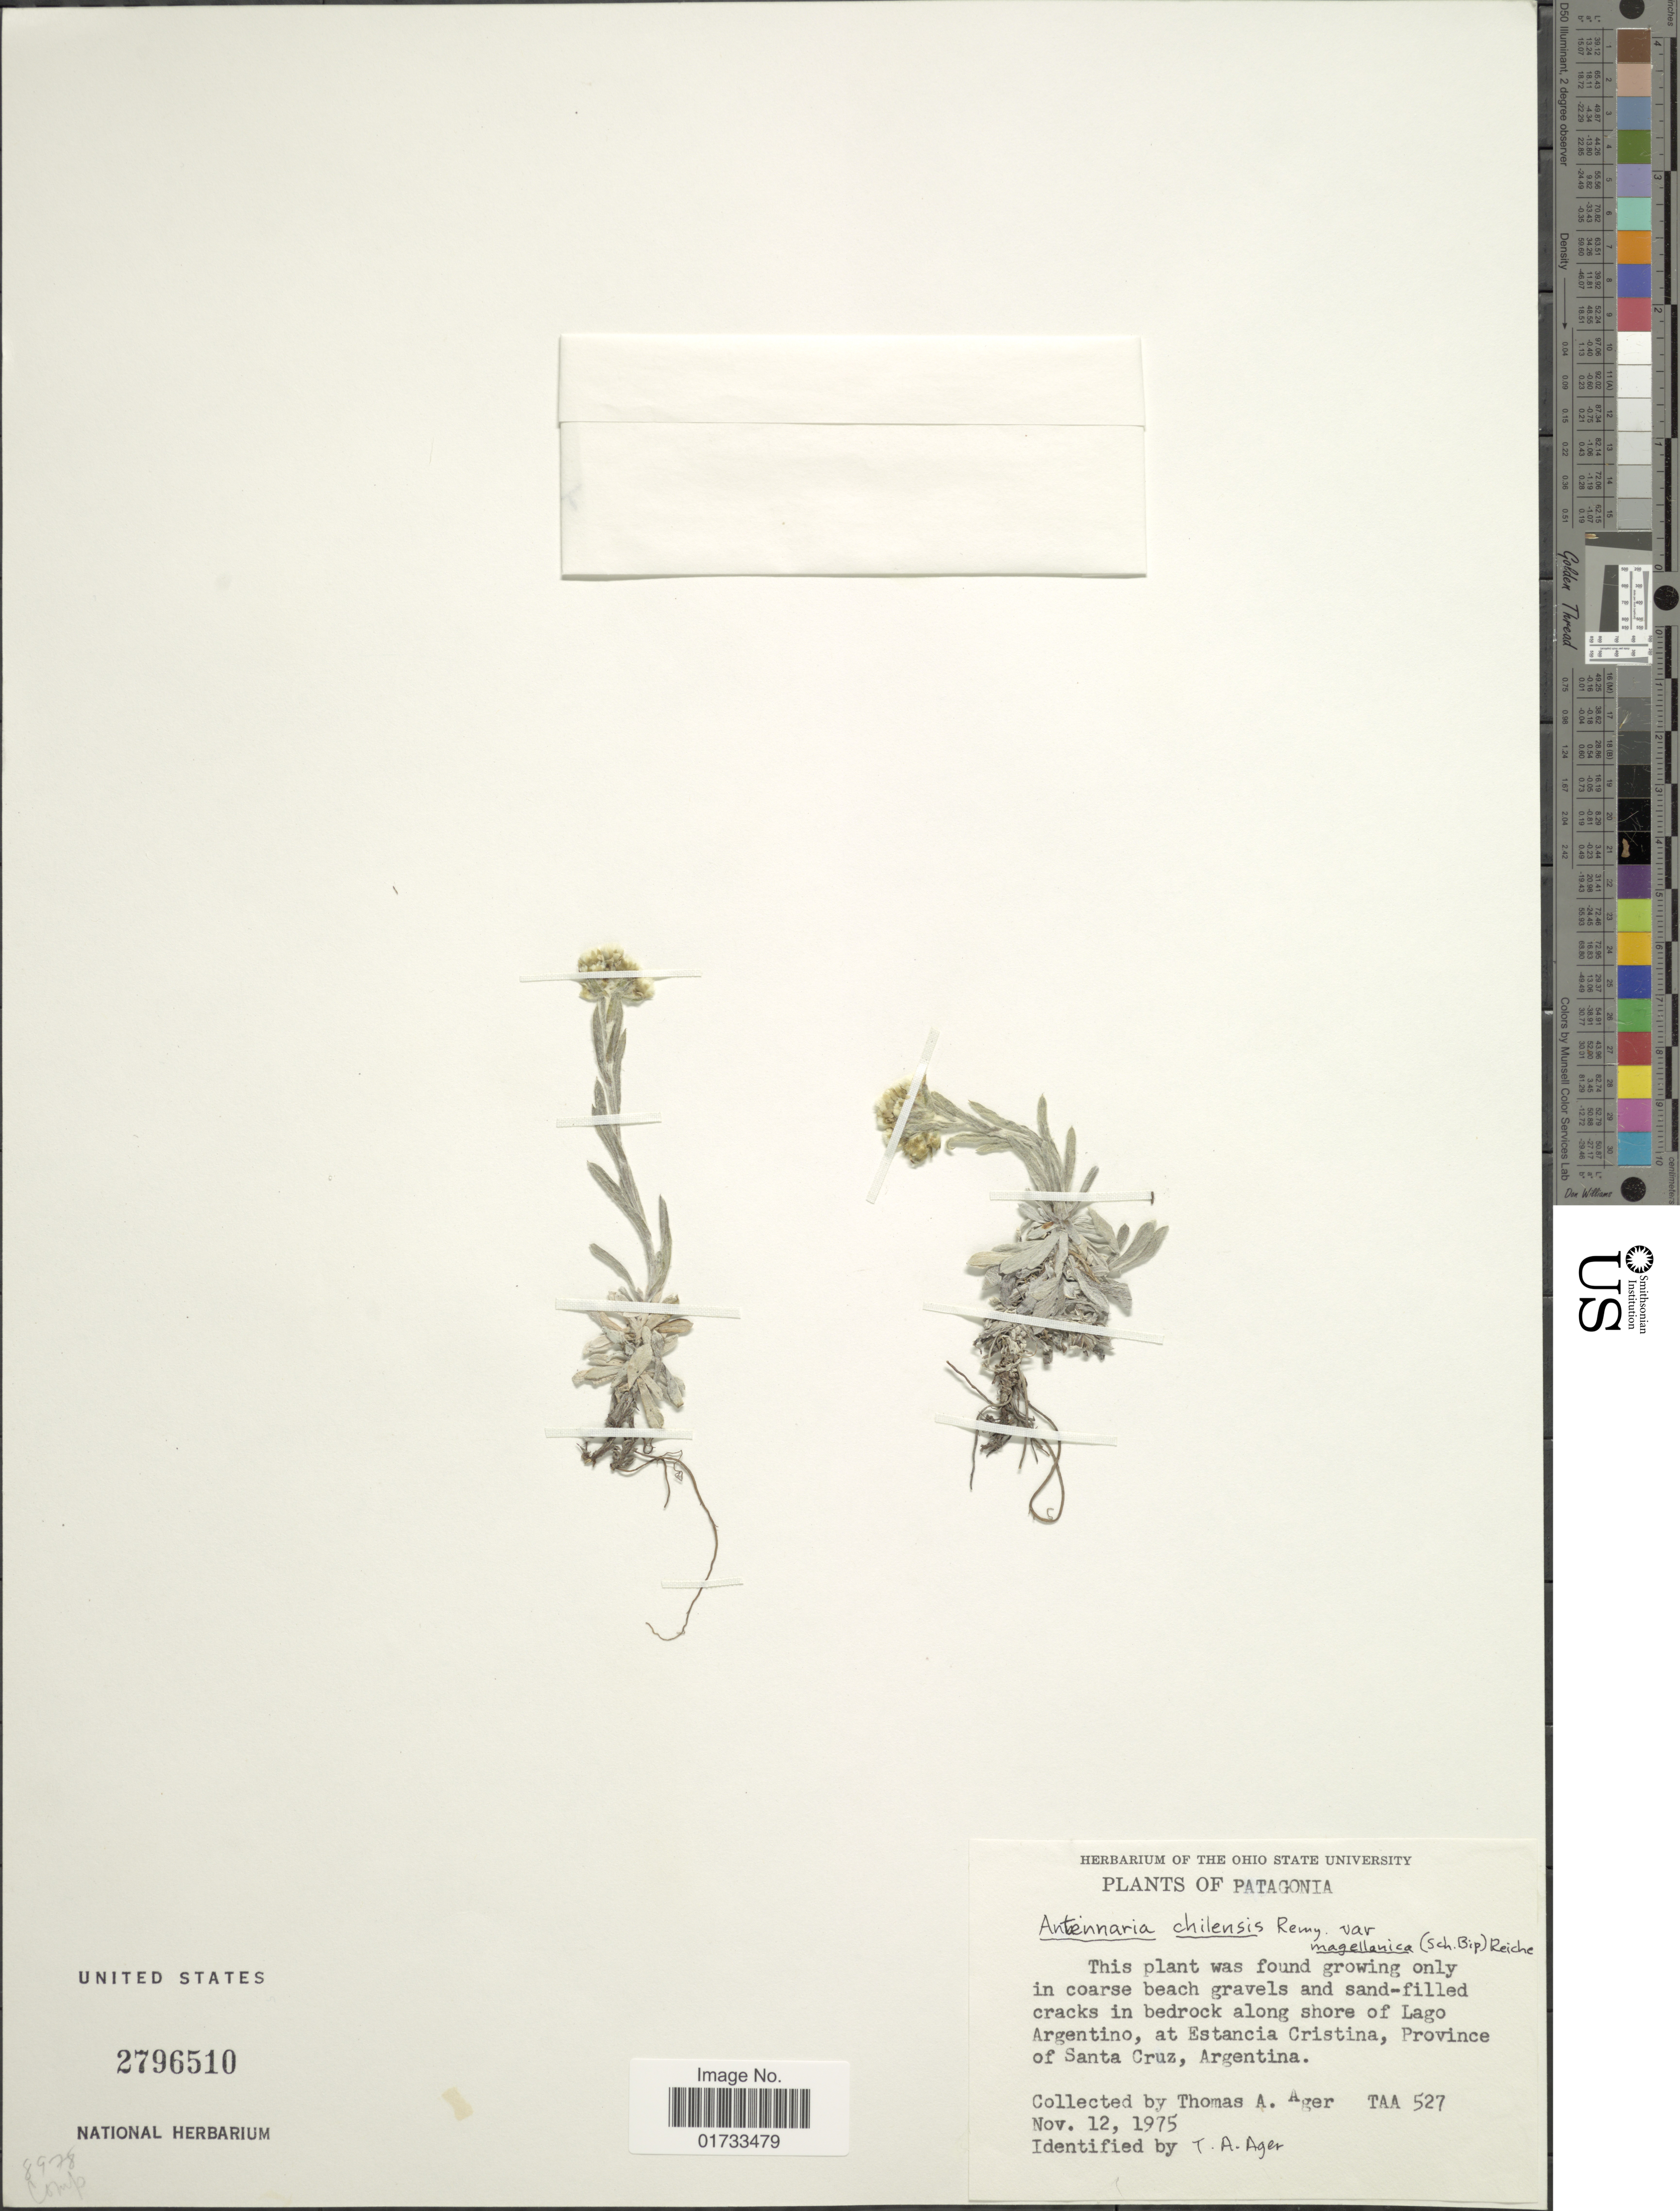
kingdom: Plantae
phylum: Tracheophyta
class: Magnoliopsida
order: Asterales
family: Asteraceae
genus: Antennaria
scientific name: Antennaria chilensis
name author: J. Rémy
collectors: T. A. Ager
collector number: TAA527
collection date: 1975-11-12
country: Argentina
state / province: Santa Cruz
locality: Patagonia, growing only in coarse beach gravels and sand-filled cracks in bedrock along shore of Lago Argentino, at Estancia Cristina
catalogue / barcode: US 2796510